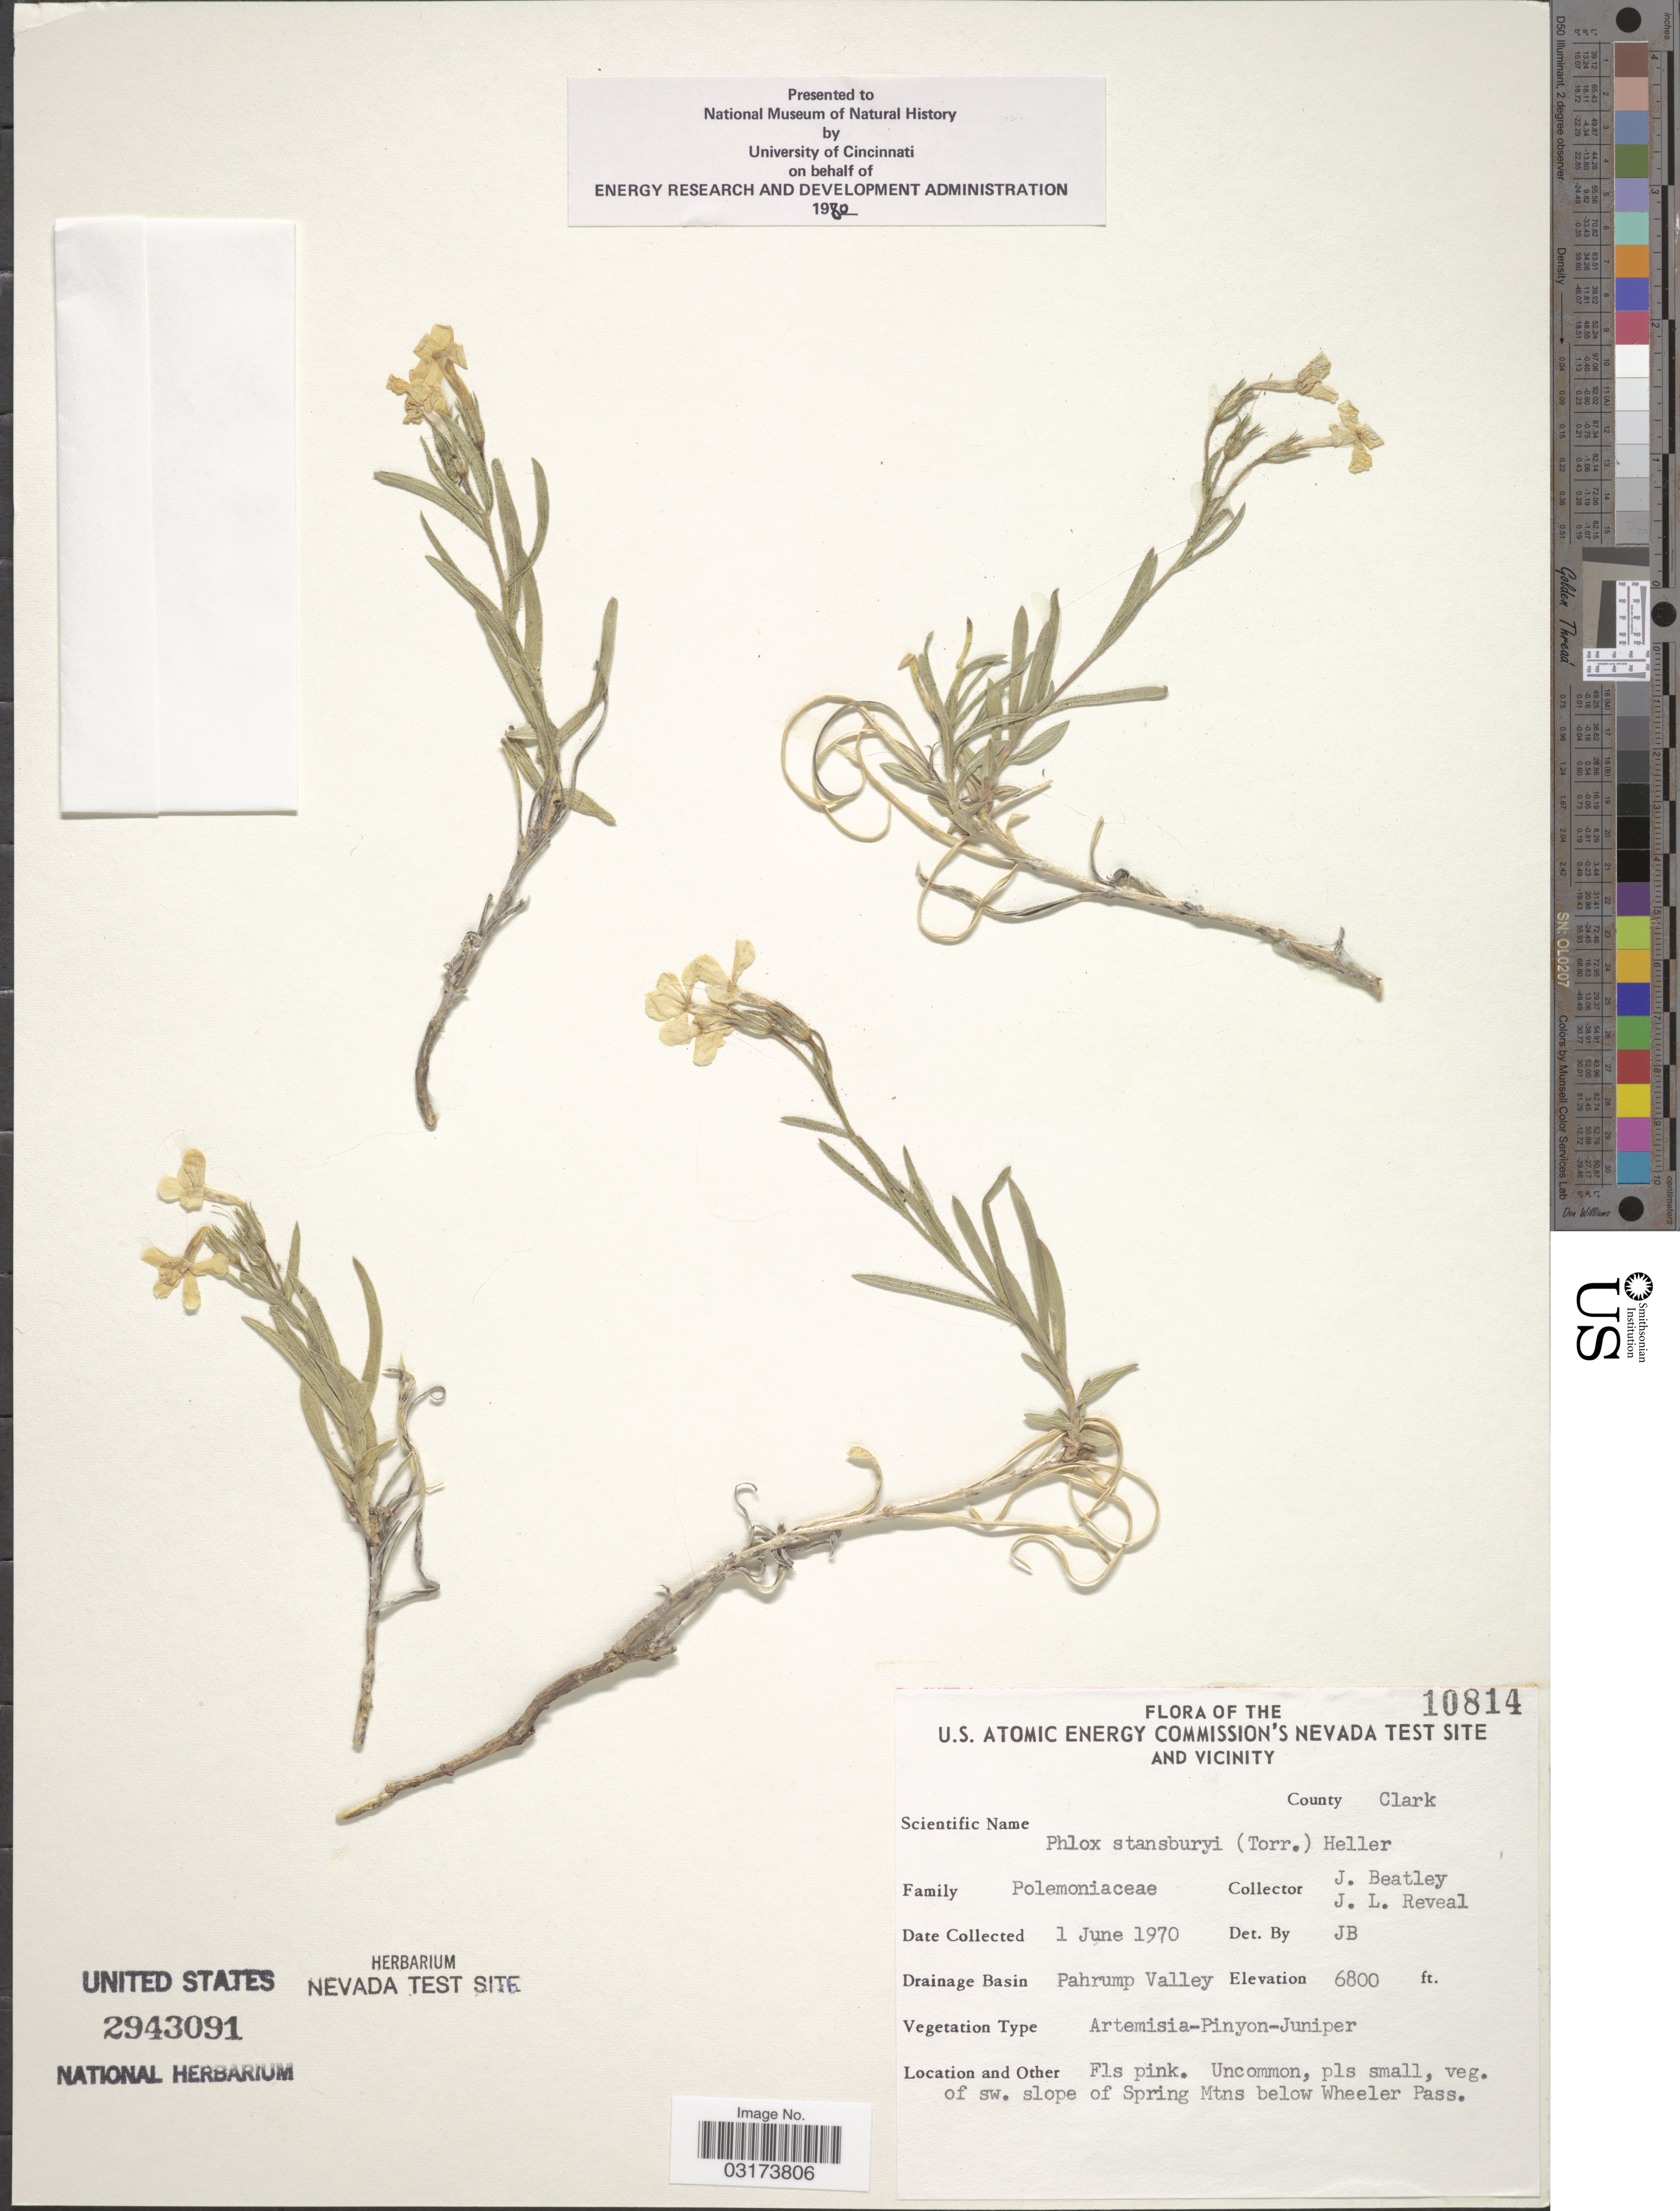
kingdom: Plantae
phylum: Tracheophyta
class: Magnoliopsida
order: Ericales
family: Polemoniaceae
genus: Phlox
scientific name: Phlox stansburyi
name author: (Torr.) A. Heller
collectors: J. C. Beatley & J. L. Reveal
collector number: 10814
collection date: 1970-06-01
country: United States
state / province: Nevada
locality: U.S. Atomic Energy Commision's Nevada Test Site and Vicinity. County Clark. Drainage Pahrump Valley. sw. slope of Spring Mtns below Wheeler Pass.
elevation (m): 2073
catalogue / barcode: US 2943091